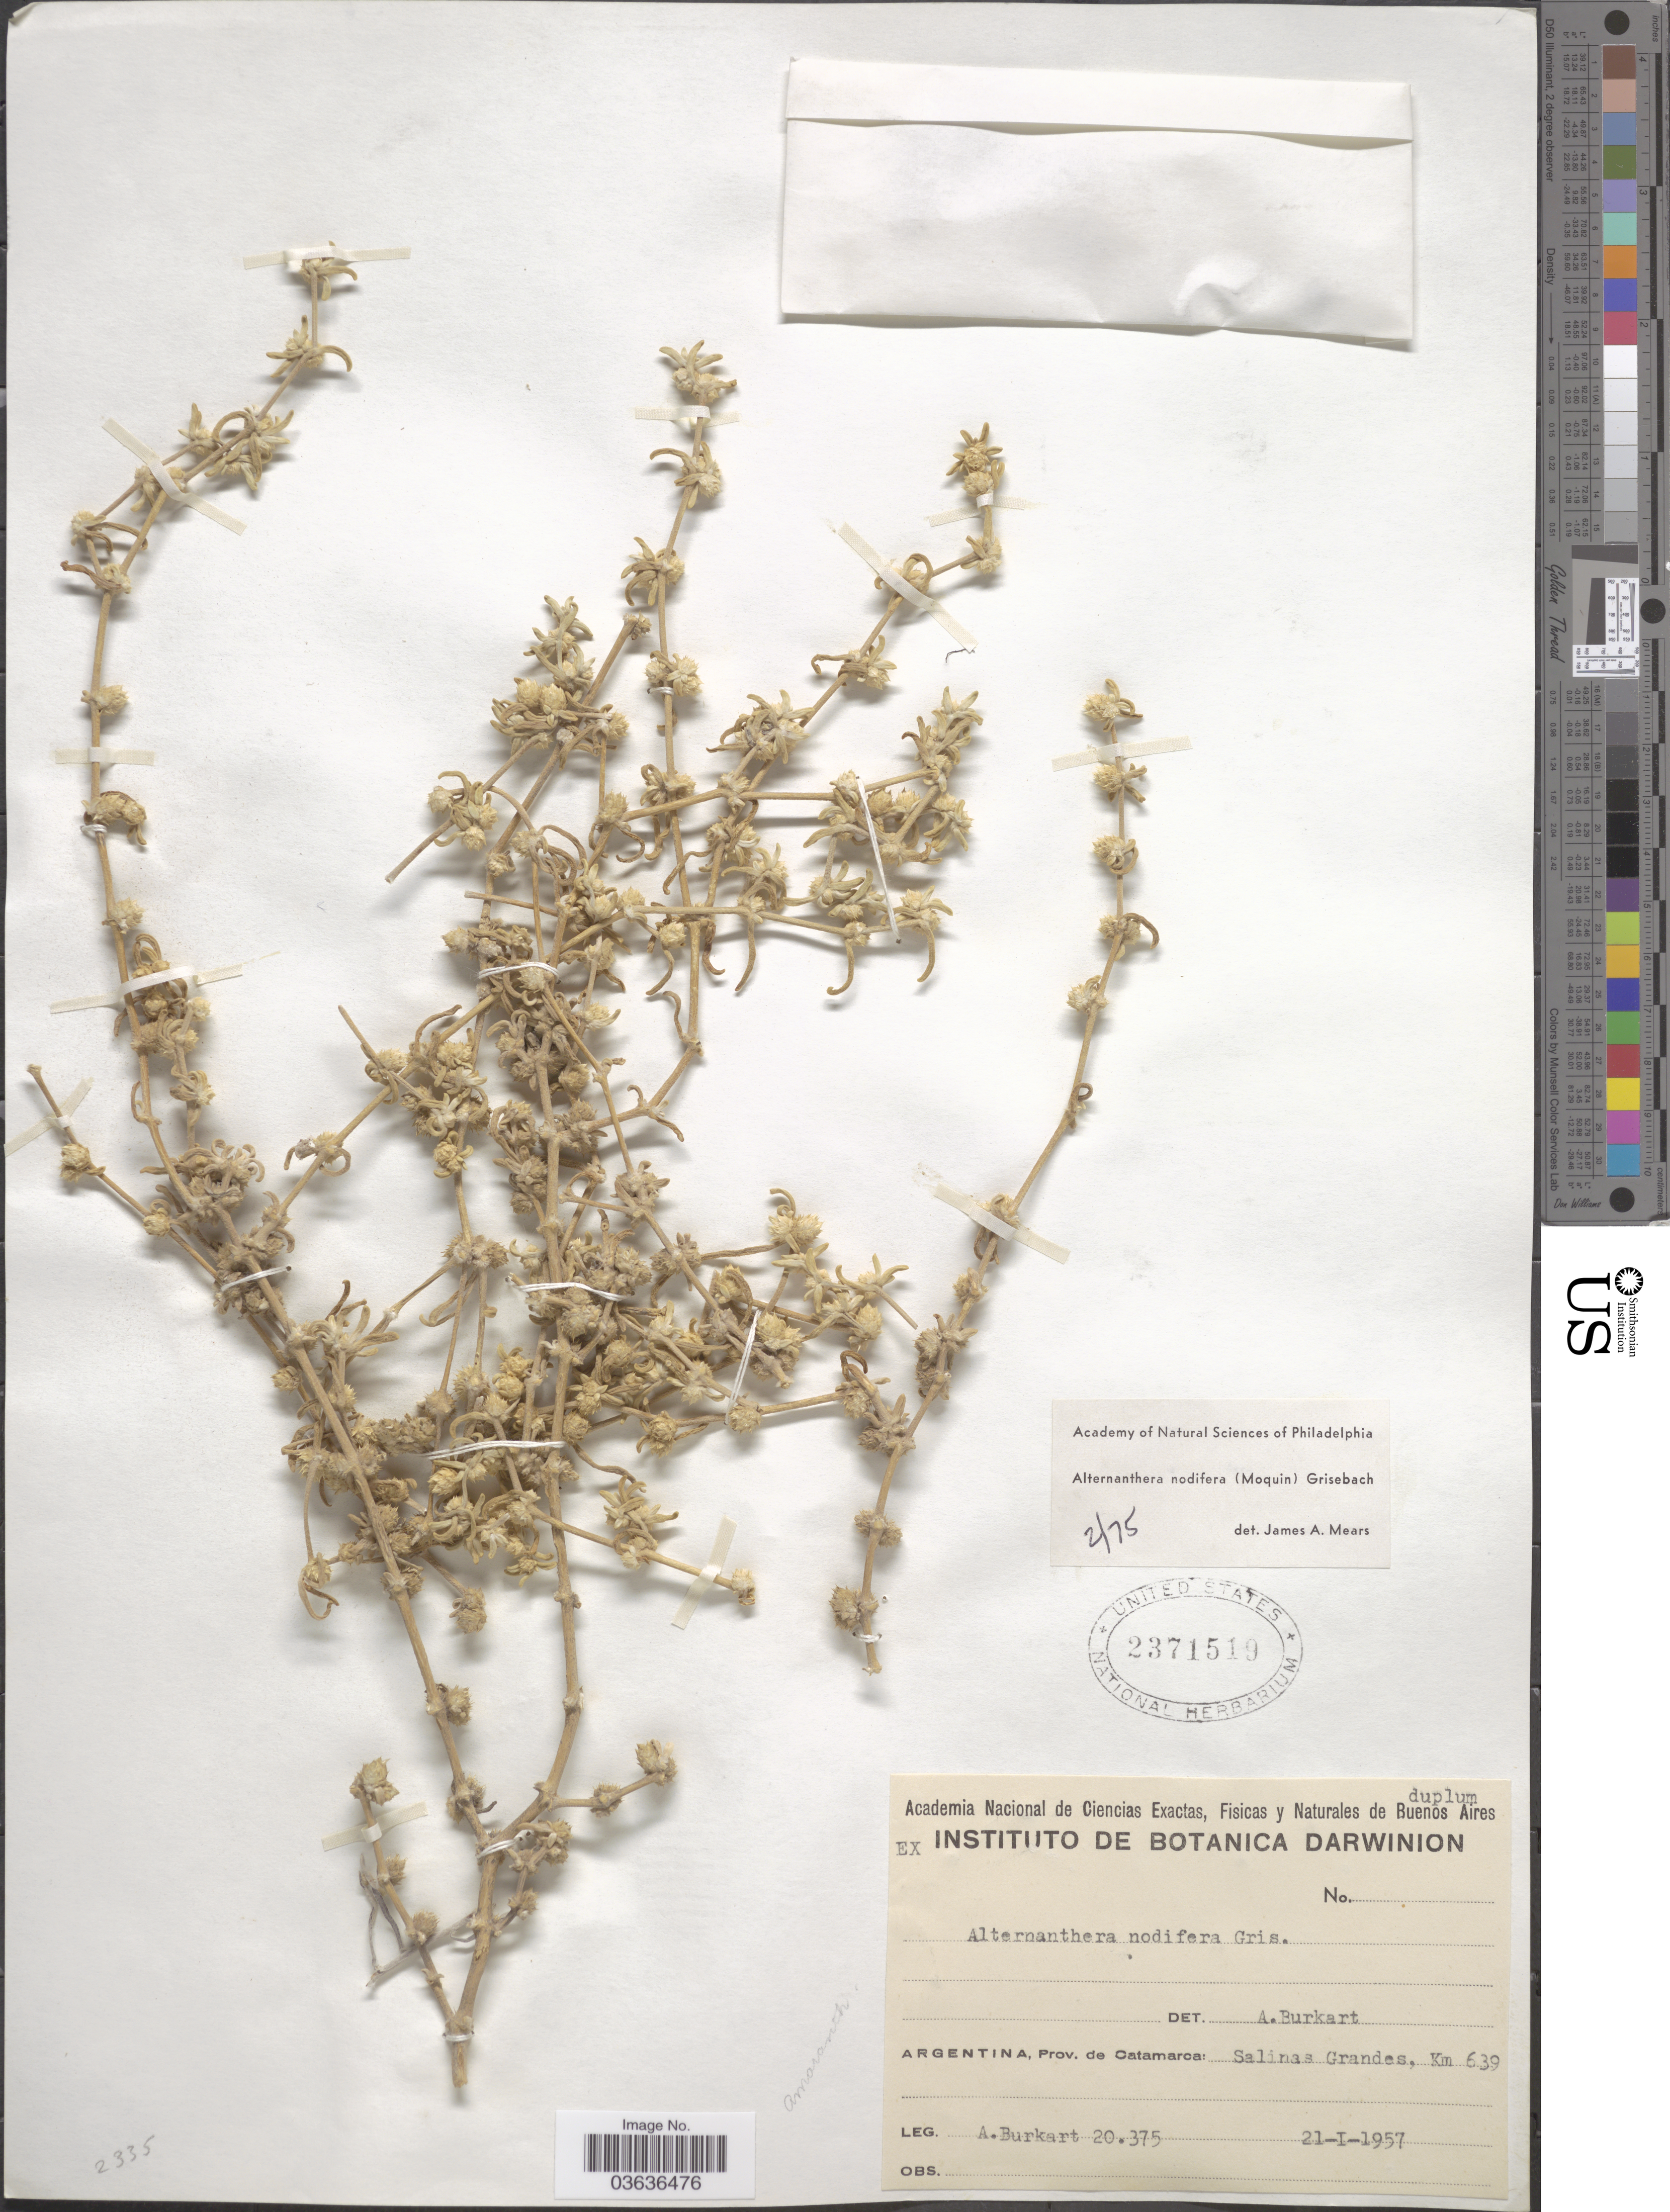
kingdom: Plantae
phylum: Tracheophyta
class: Magnoliopsida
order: Caryophyllales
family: Amaranthaceae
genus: Alternanthera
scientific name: Alternanthera nodifera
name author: (Moq.) Griseb.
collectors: A. E. Burkart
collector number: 20375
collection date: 1957-01-21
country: Argentina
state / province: Catamarca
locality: Salinas Grandes, Km 639.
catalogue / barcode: US 2371519